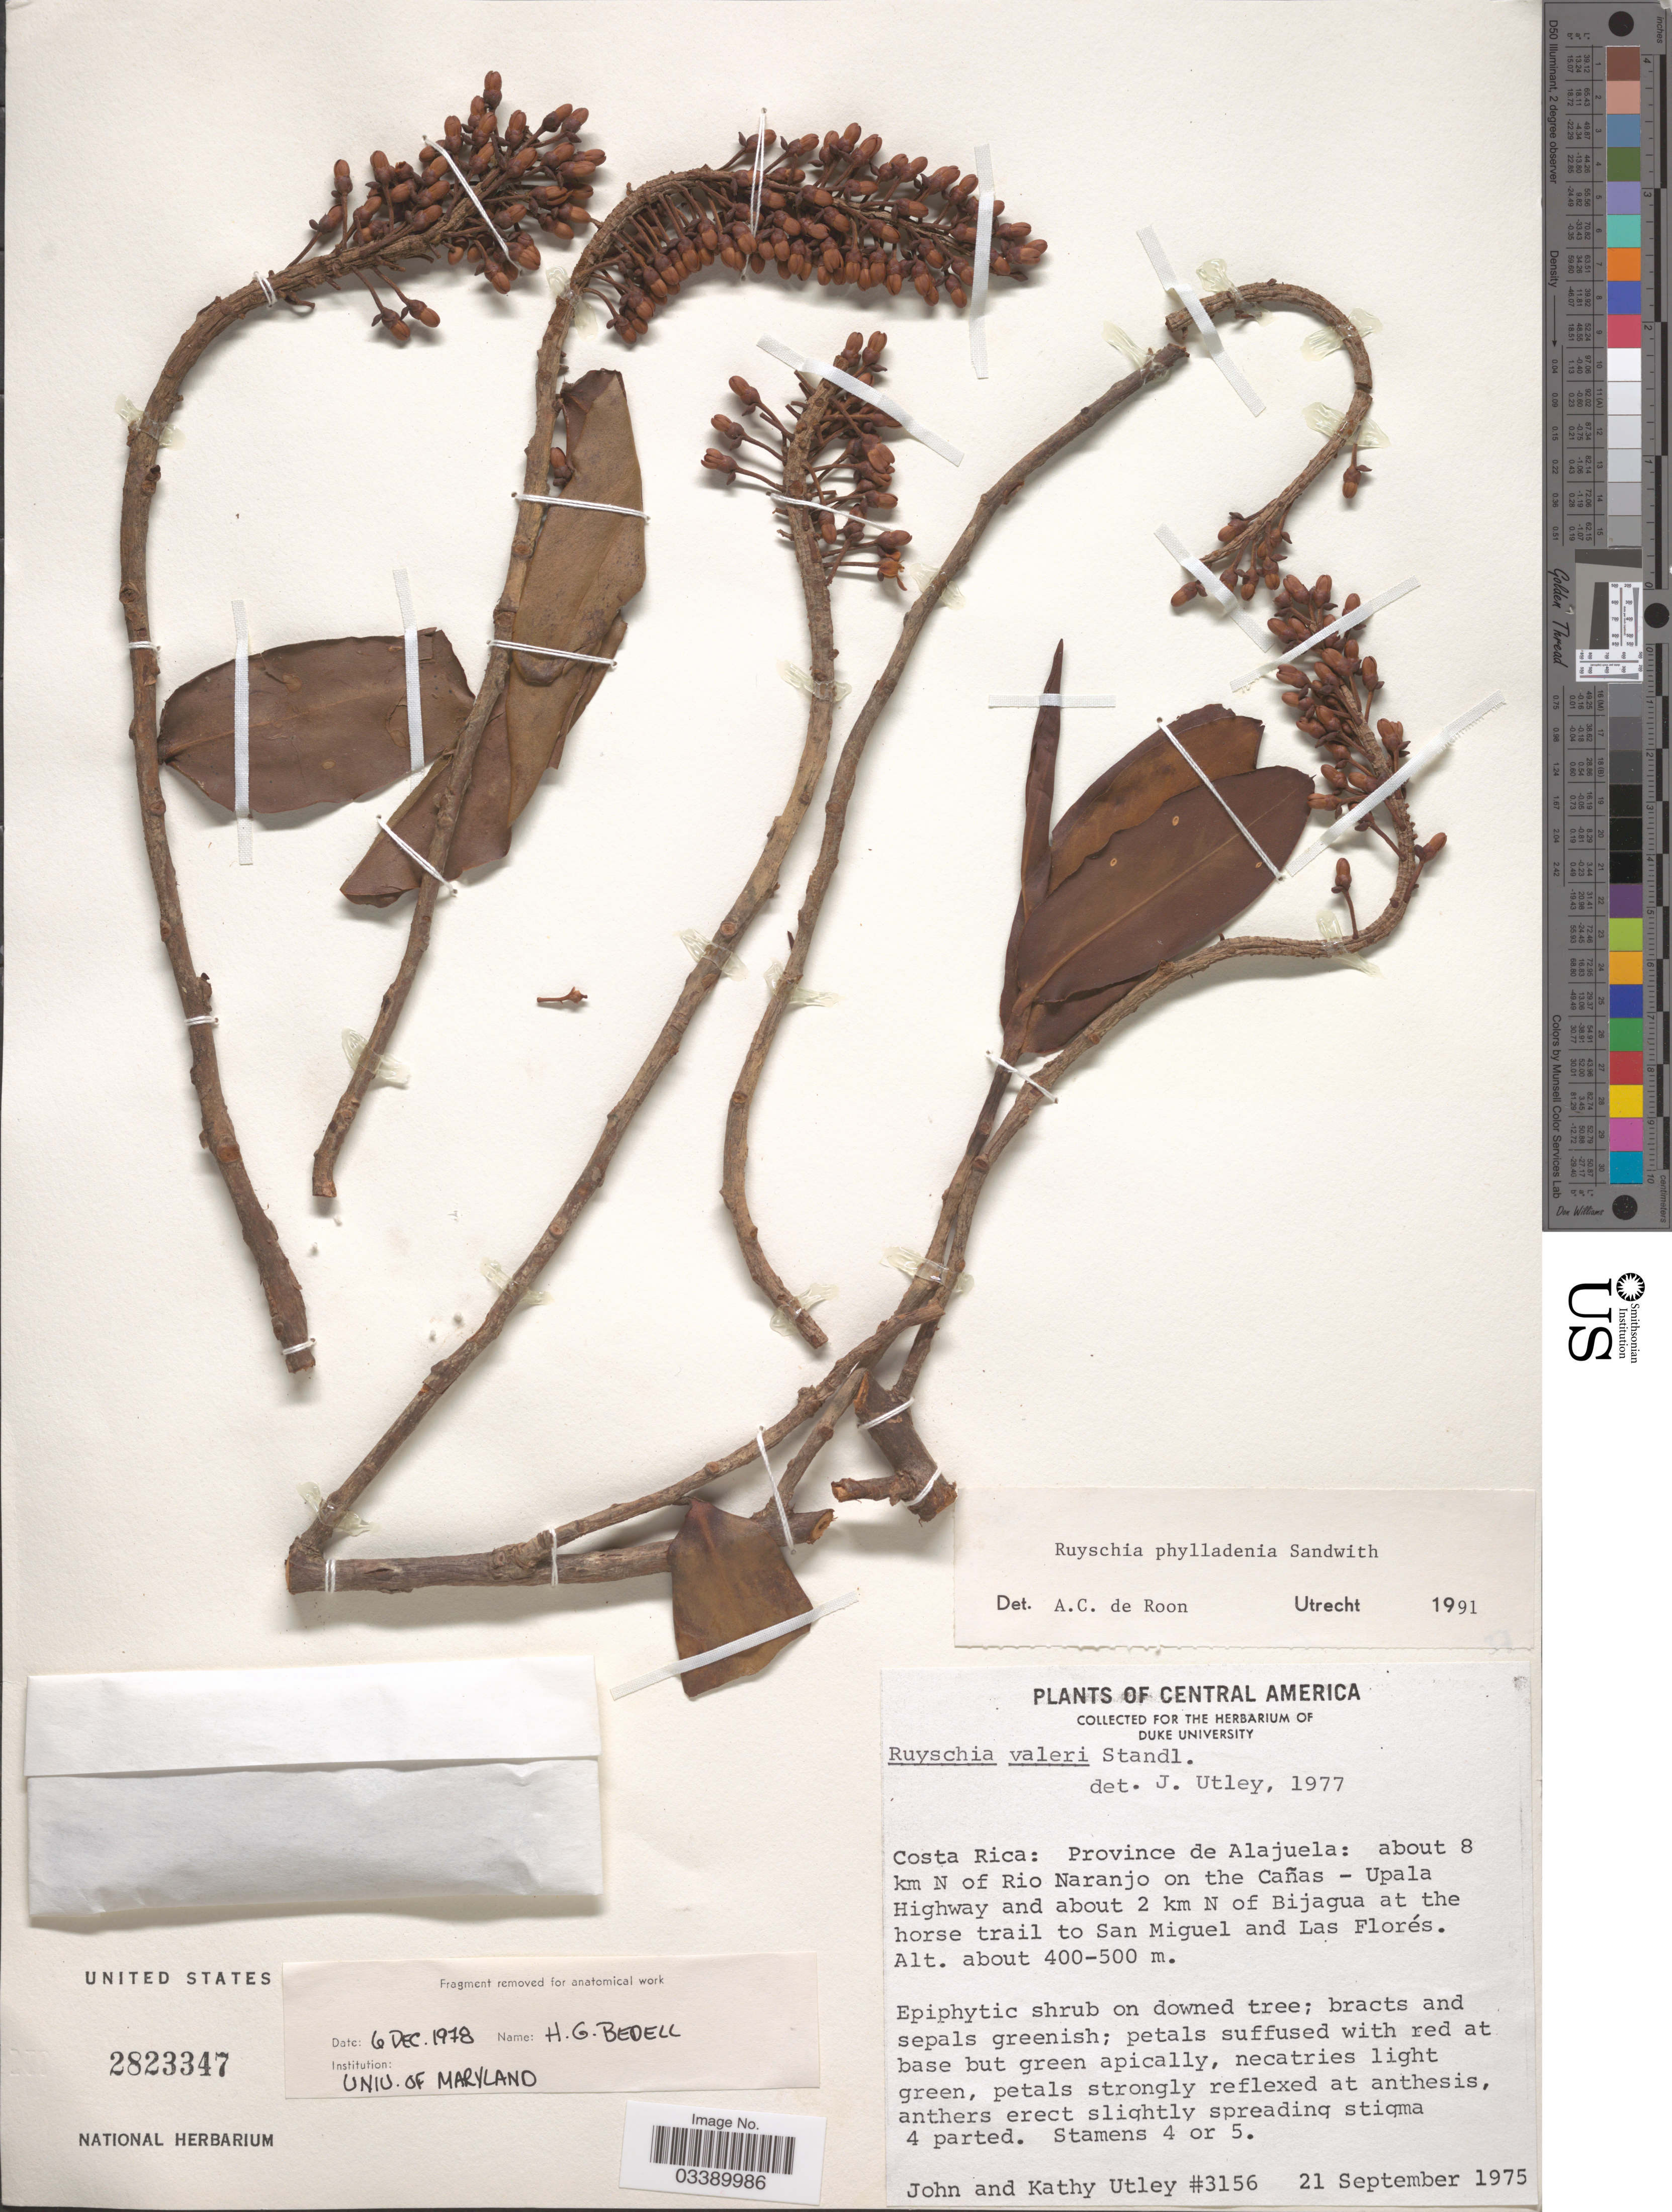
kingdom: Plantae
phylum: Tracheophyta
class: Magnoliopsida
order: Ericales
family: Marcgraviaceae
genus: Ruyschia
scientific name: Ruyschia phylladenia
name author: Sandwith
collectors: J. F. Utley & K. Burt-Utley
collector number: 3156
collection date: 1975-09-21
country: Costa Rica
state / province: Alajuela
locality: About 8 km N of Rio Naranjo on the Cañas - Upala Highway and about 2 km N of Bijagua at the horse trail to San Miguel and Las Florés.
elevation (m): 400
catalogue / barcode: US 2823347